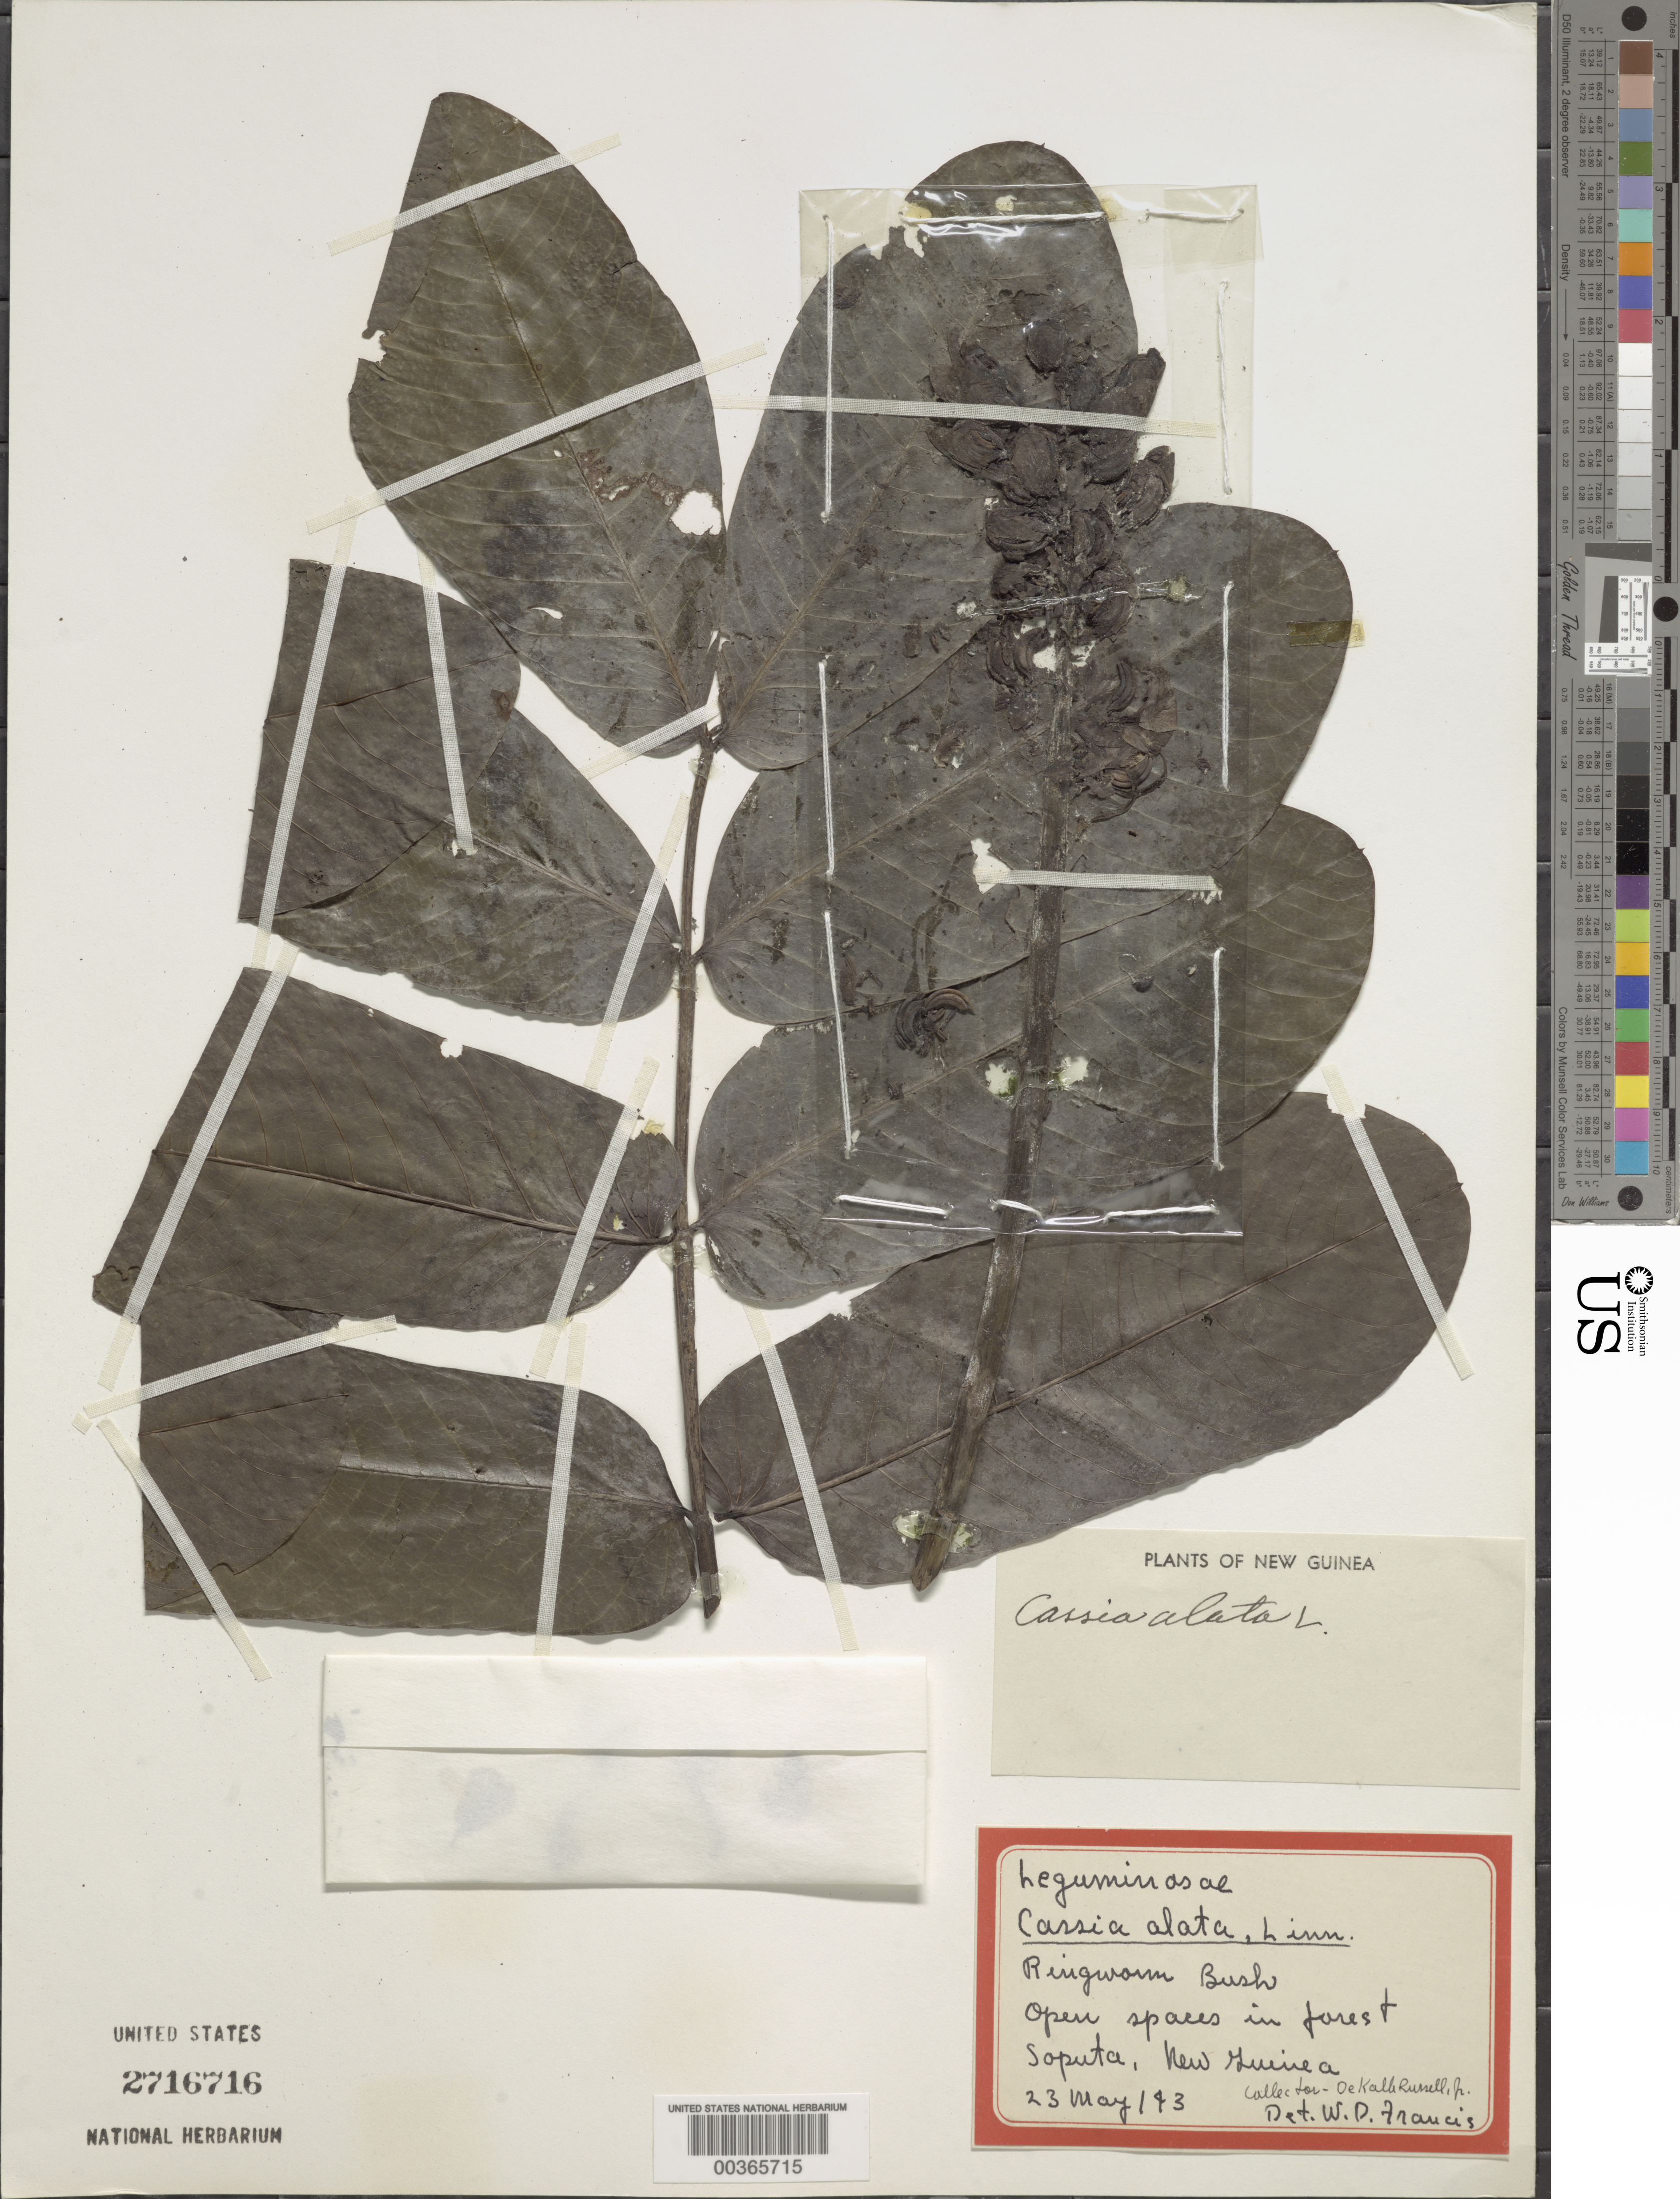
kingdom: Plantae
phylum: Tracheophyta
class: Magnoliopsida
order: Fabales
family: Fabaceae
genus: Senna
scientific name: Senna alata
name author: (L.) Roxb.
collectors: D. K. Russell Jr.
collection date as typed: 23 May 1943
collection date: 1943-05-23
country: Papua New Guinea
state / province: Northern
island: New Guinea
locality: Soputa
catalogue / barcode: US 2716716